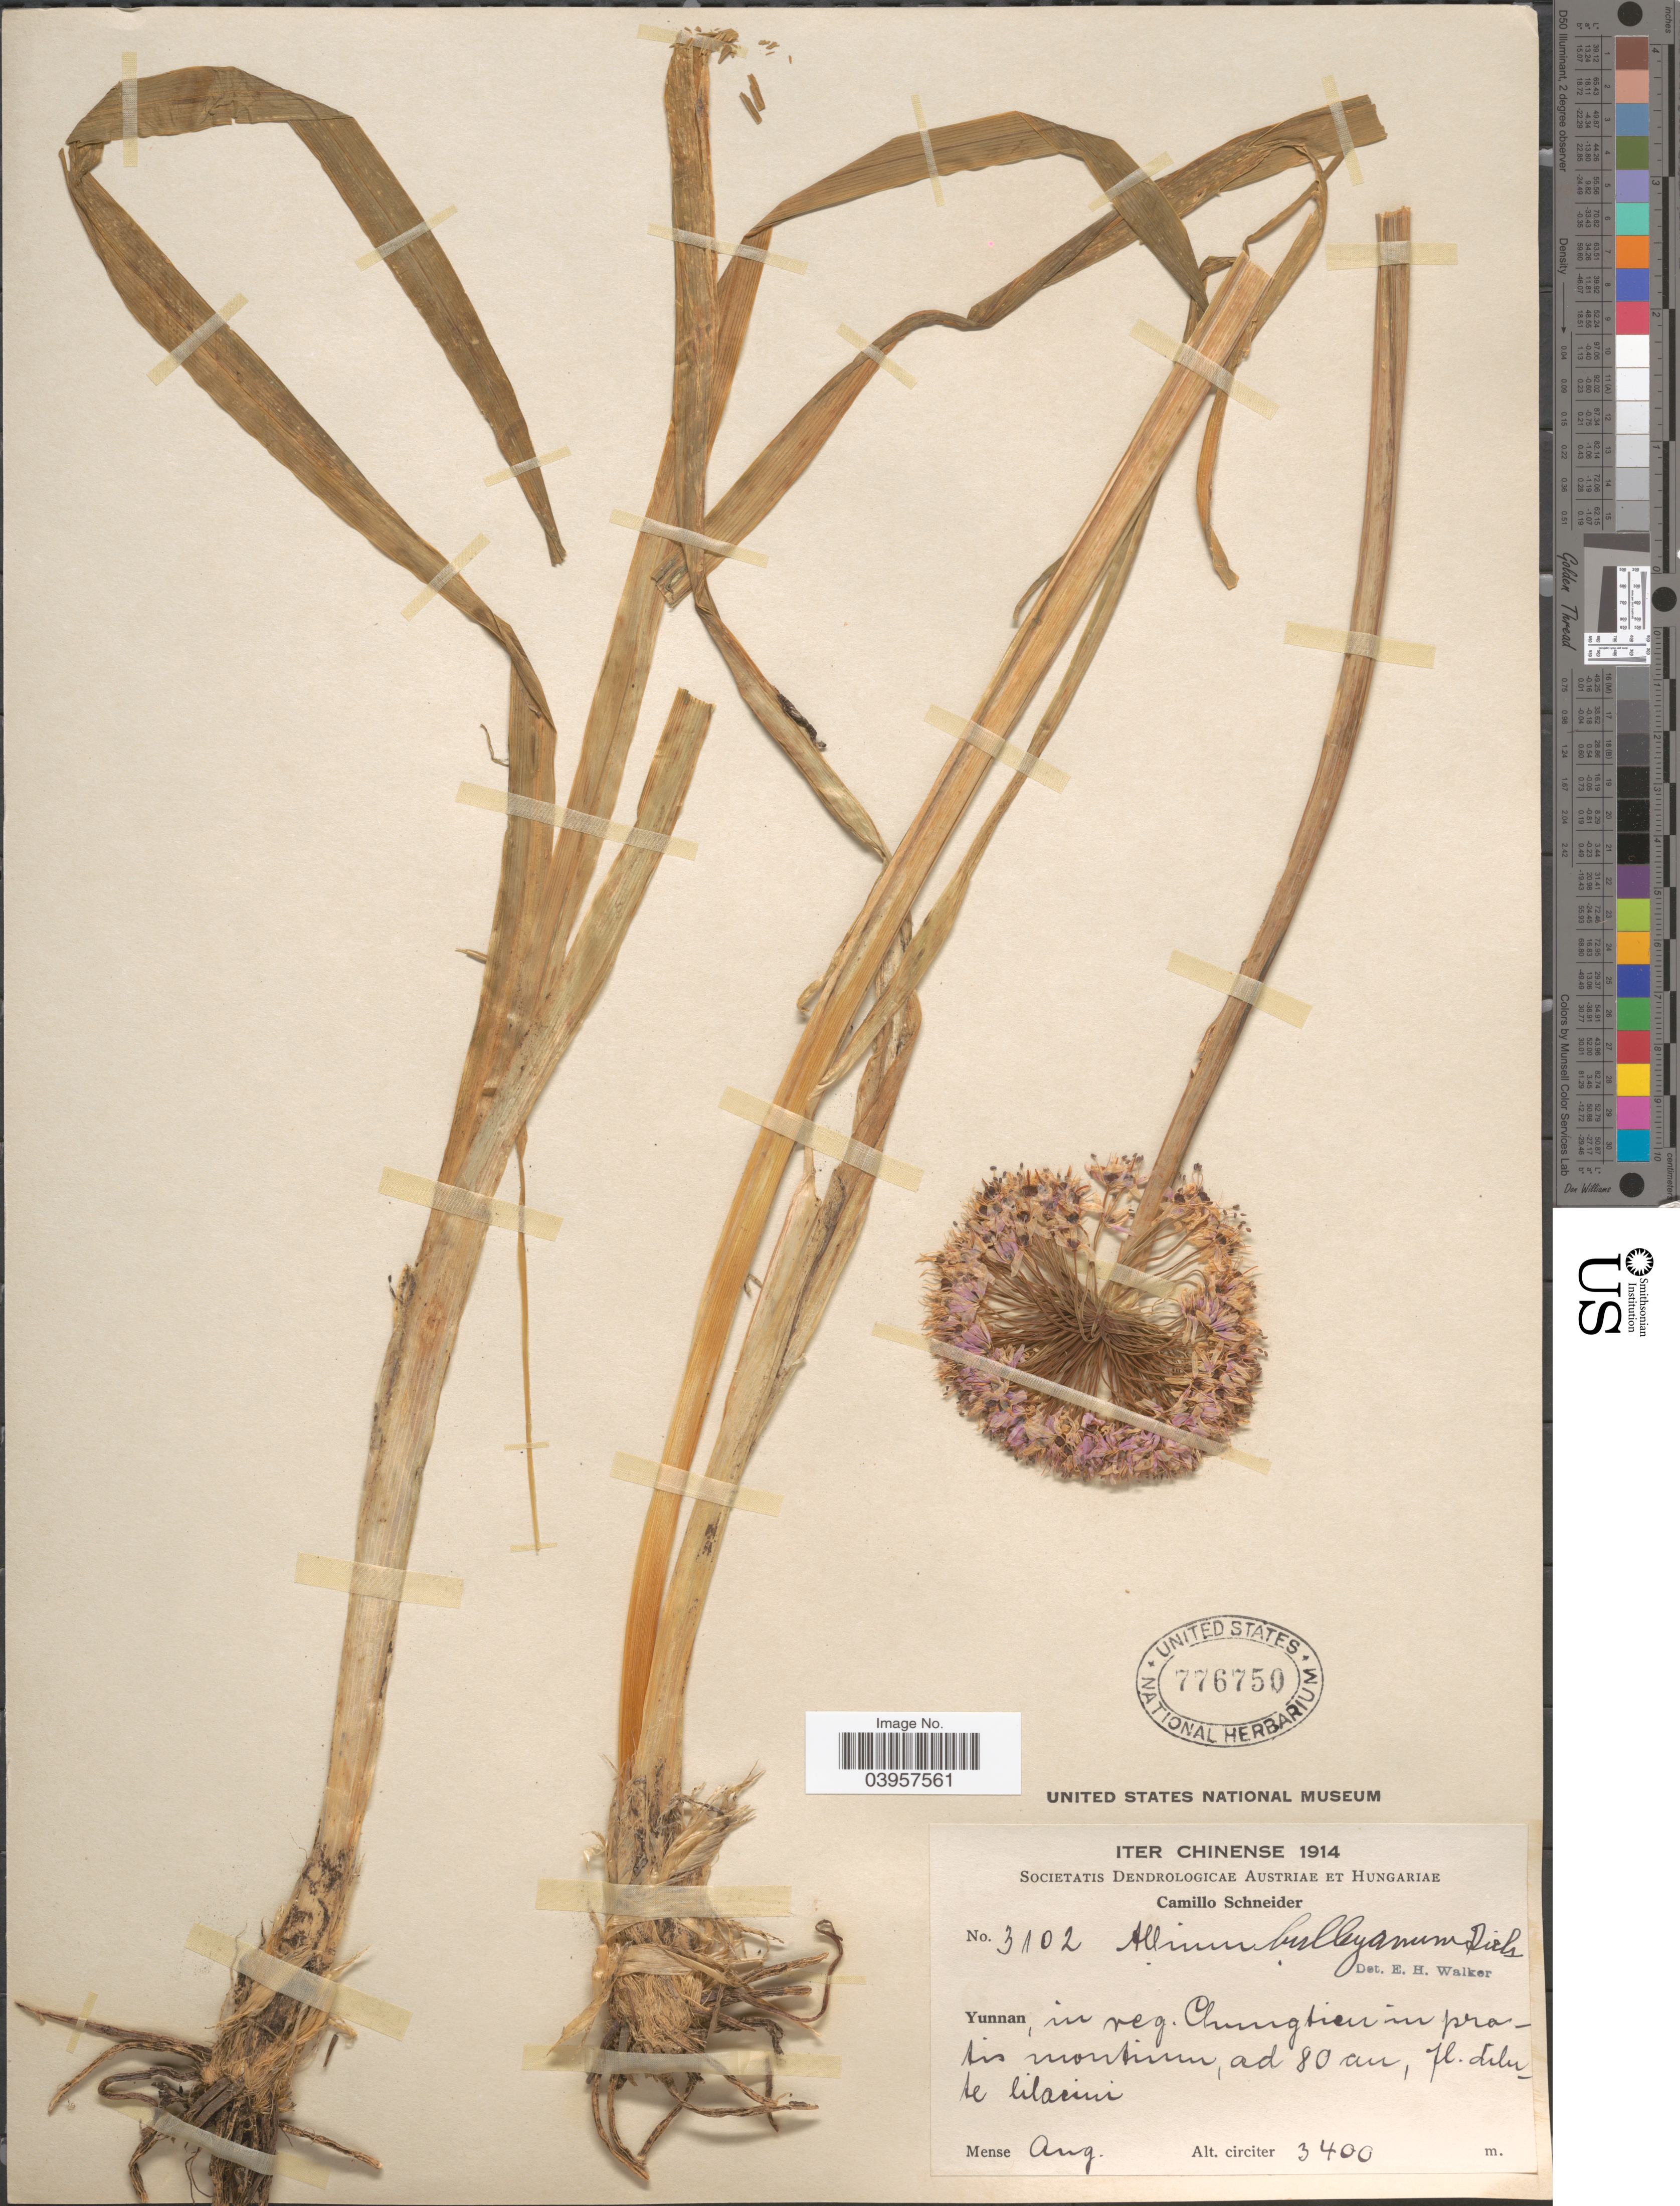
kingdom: Plantae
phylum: Tracheophyta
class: Liliopsida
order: Asparagales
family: Amaryllidaceae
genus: Allium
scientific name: Allium bulleyanum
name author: Diels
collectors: C. K. Schneider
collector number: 3102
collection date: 1914-08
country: China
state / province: Yunnan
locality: Iter Chinense. In reg. Chungtien in pratis montium.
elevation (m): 3400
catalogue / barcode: US 776750